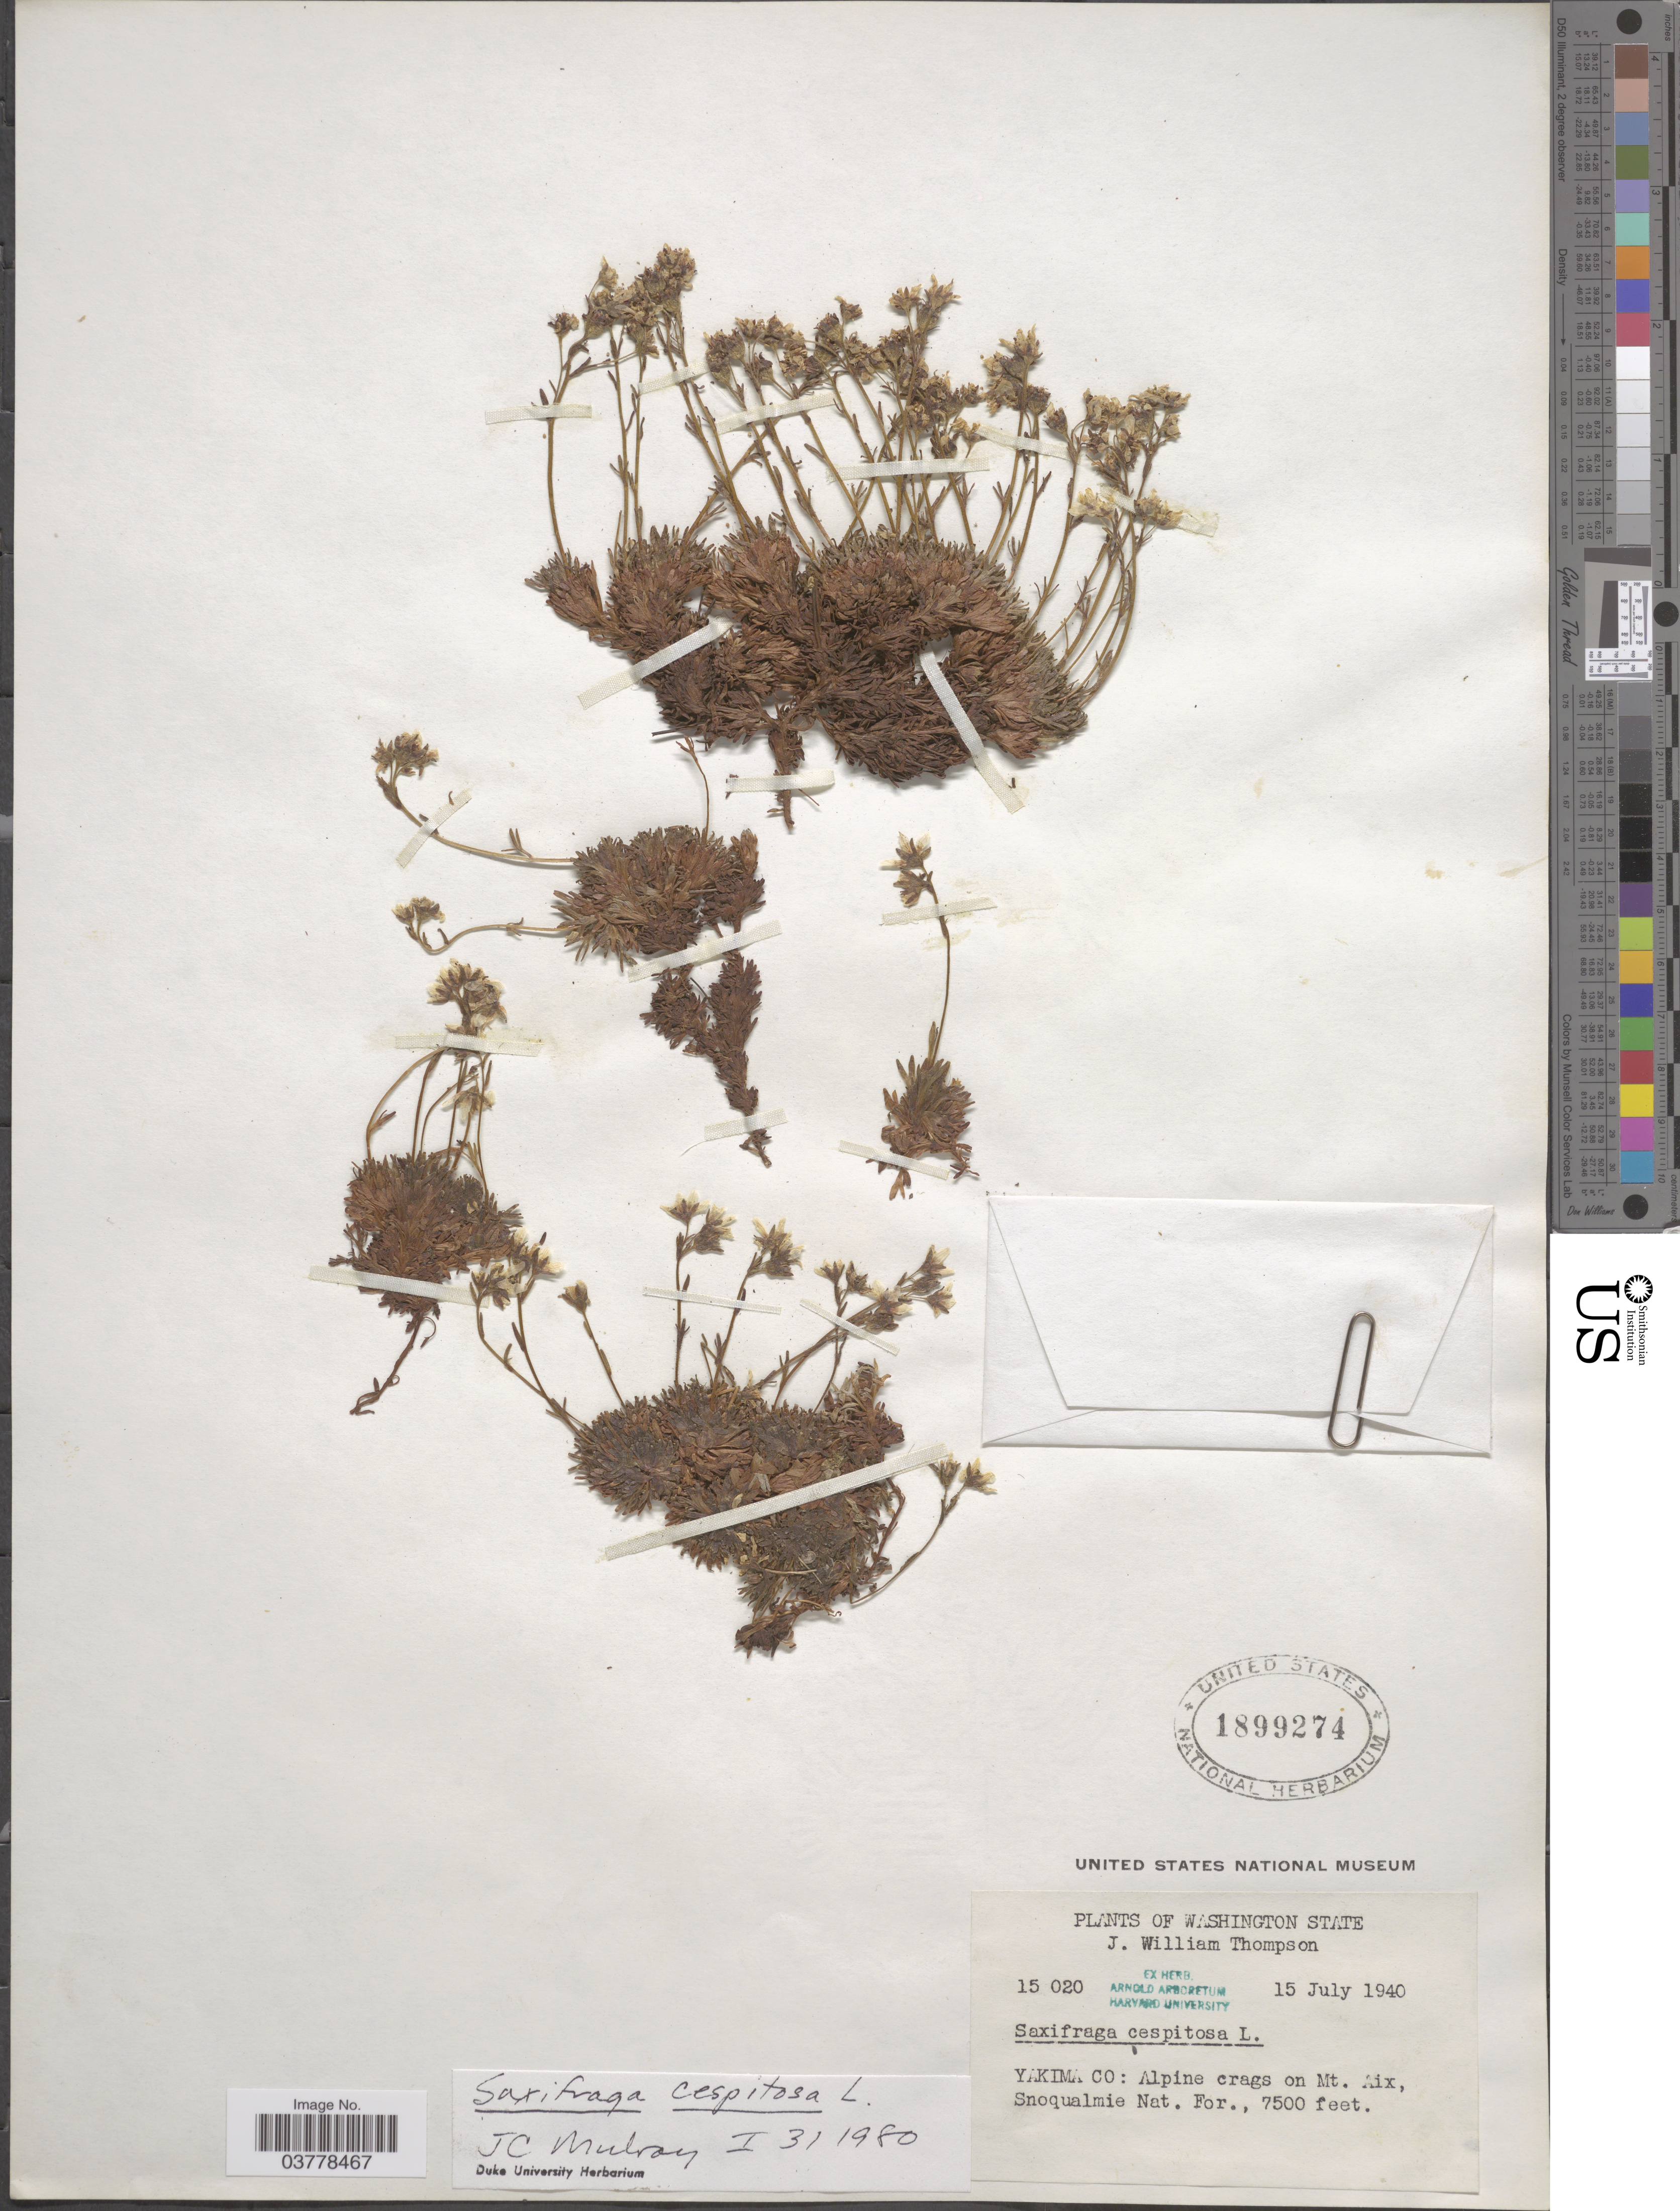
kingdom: Plantae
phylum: Tracheophyta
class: Magnoliopsida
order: Saxifragales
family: Saxifragaceae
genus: Saxifraga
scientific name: Saxifraga caespitosa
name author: L.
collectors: J. W. Thompson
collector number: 15020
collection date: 1940-07-15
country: United States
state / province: Washington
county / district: Yakima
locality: Yakima Co: Alpine crags on Mt. Aix, Snoqualmie Nat. For.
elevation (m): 2286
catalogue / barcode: US 1899274